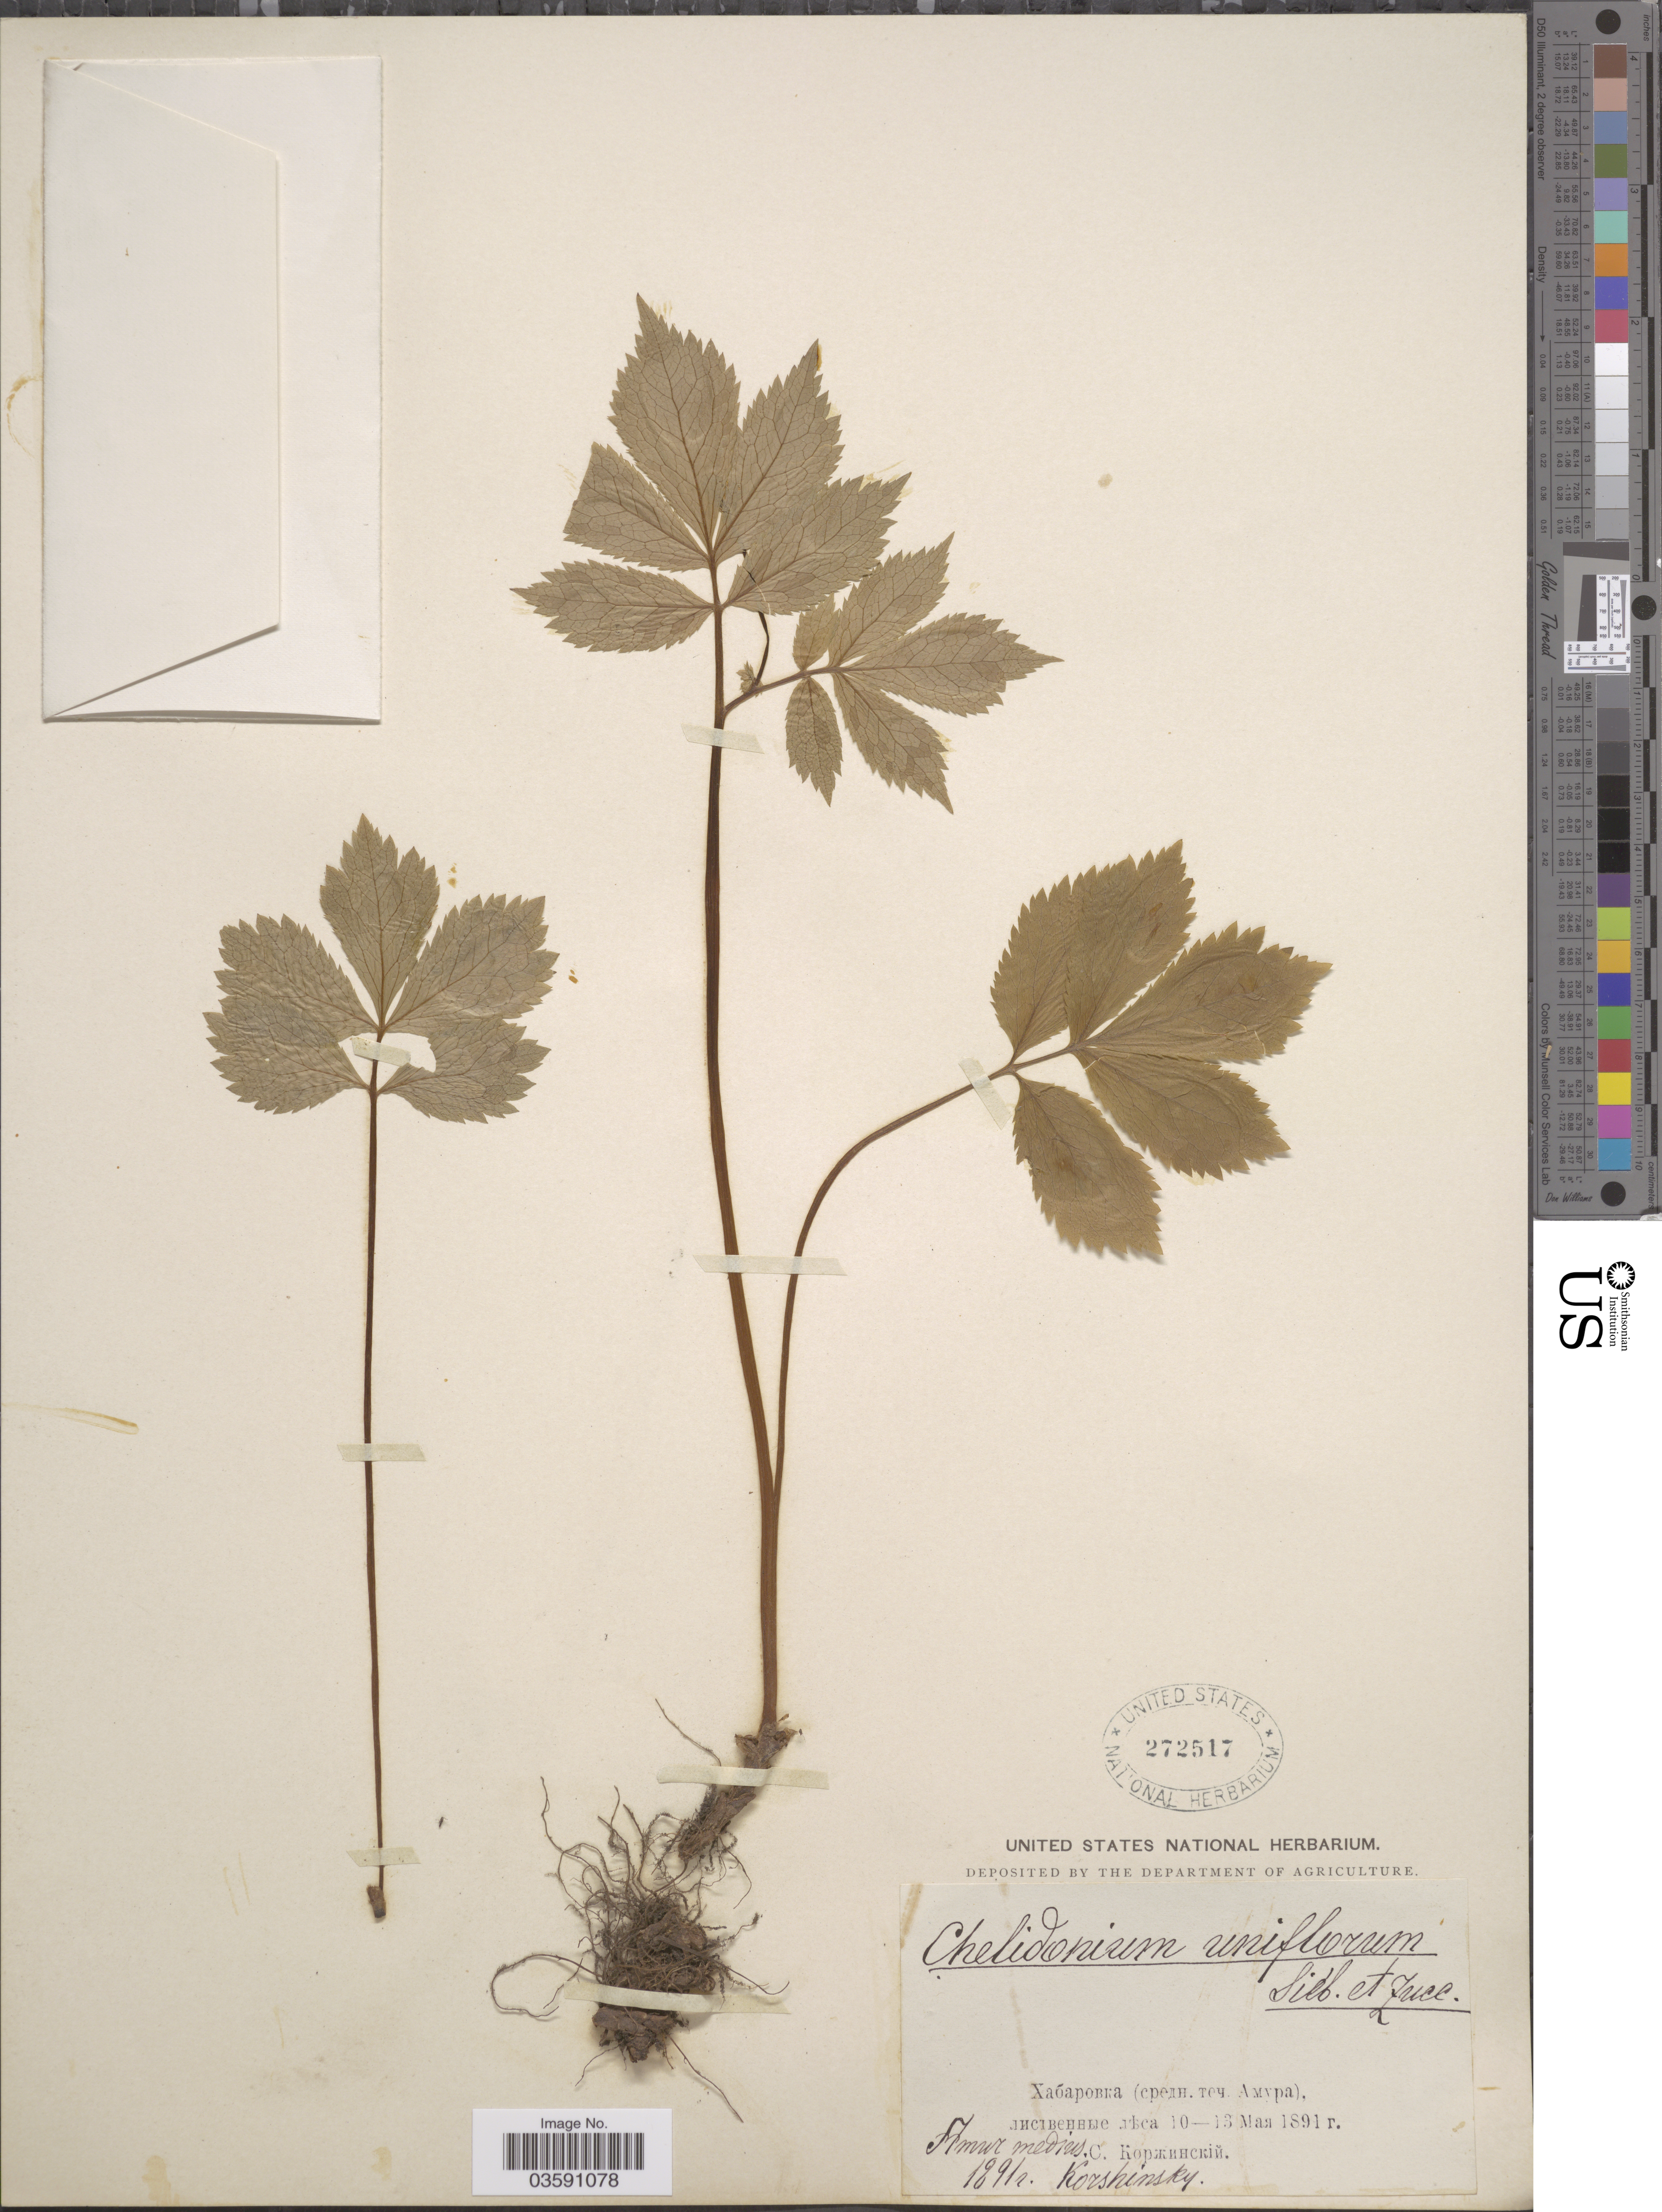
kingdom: Plantae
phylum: Tracheophyta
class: Magnoliopsida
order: Ranunculales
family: Papaveraceae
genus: Hylomecon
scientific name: Hylomecon japonica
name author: (Thunb.) Prantl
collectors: Korshinsky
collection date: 1891-05-10/1891-05-13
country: Russian Federation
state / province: Khabarovsk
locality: Amur medius. Khabarovka (now Khabarovsk), Amur river.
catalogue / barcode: US 272517